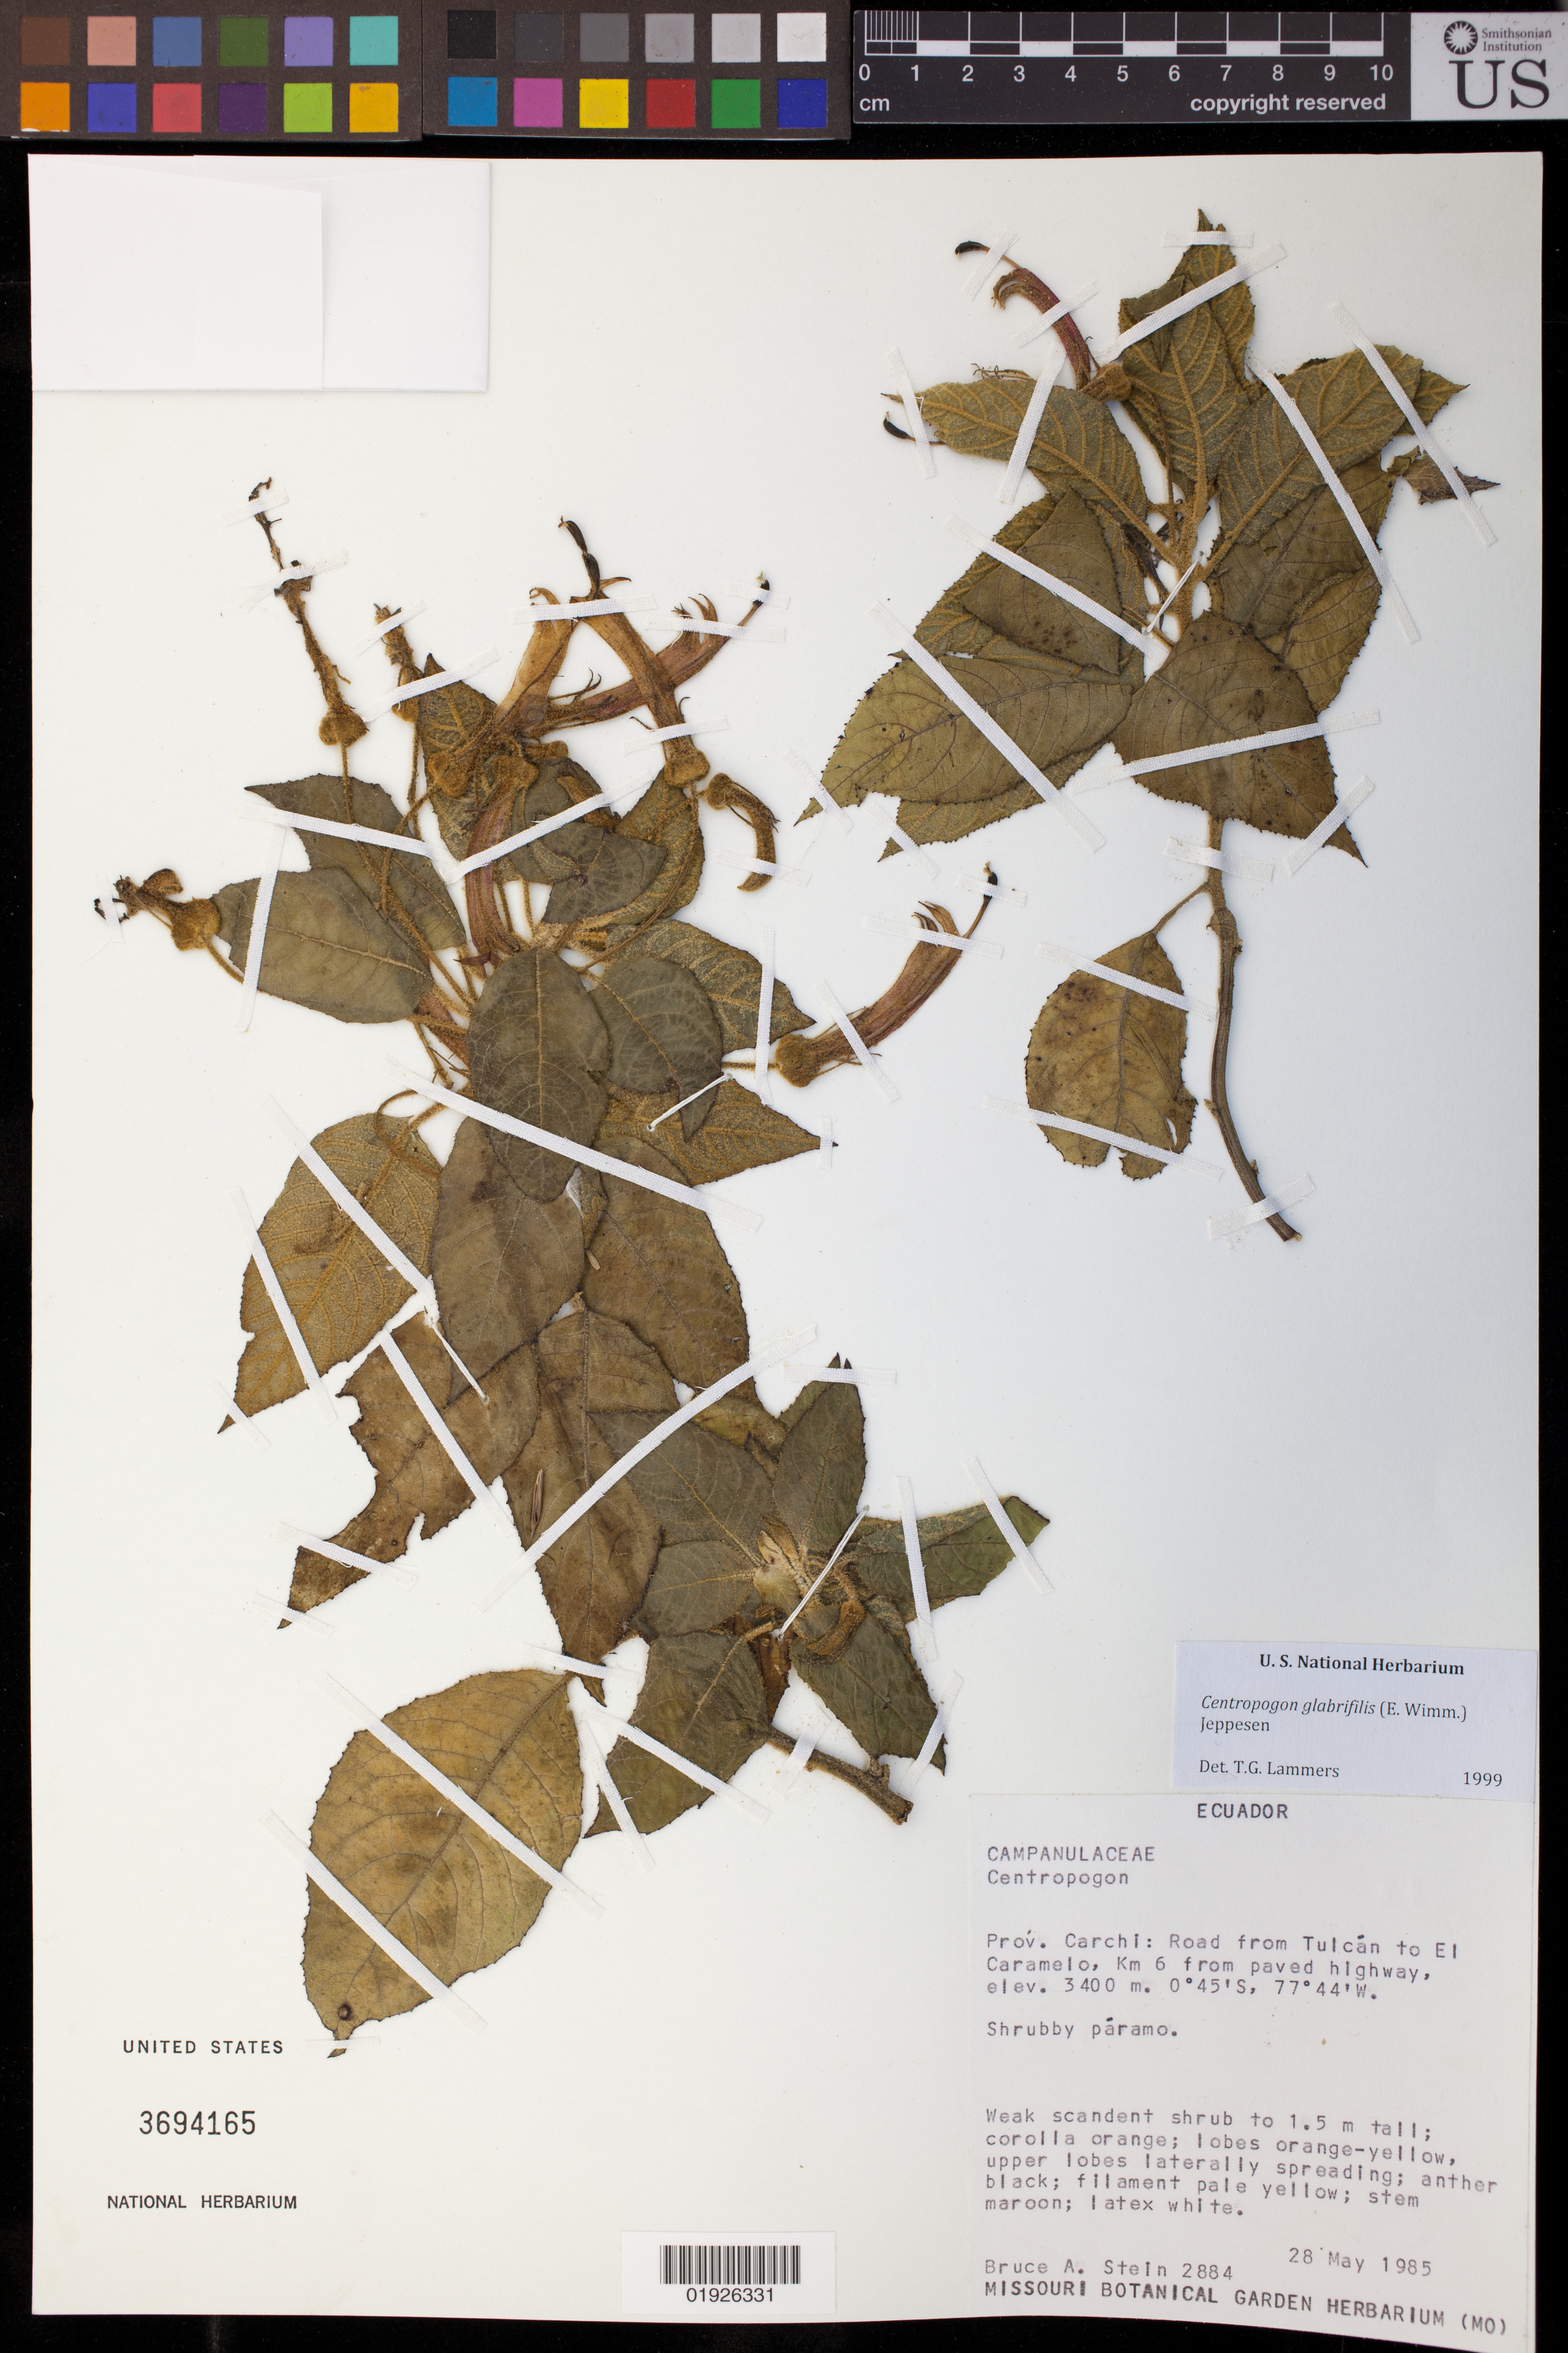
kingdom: Plantae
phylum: Tracheophyta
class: Magnoliopsida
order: Asterales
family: Campanulaceae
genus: Centropogon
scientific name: Centropogon glabrifilis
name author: (E. Wimm.) Jeppesen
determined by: Lammers, T. G.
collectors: B. A. Stein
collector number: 2884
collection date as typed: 28 May 1985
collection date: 1985-05-28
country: Ecuador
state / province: Carchi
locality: Prov. Carchi: Road from Tulcán to El Caramelo, Km 6 from paved highway.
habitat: Shrubby paramo.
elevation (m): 3400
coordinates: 0 45 S, 77 44 W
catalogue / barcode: US 3694165